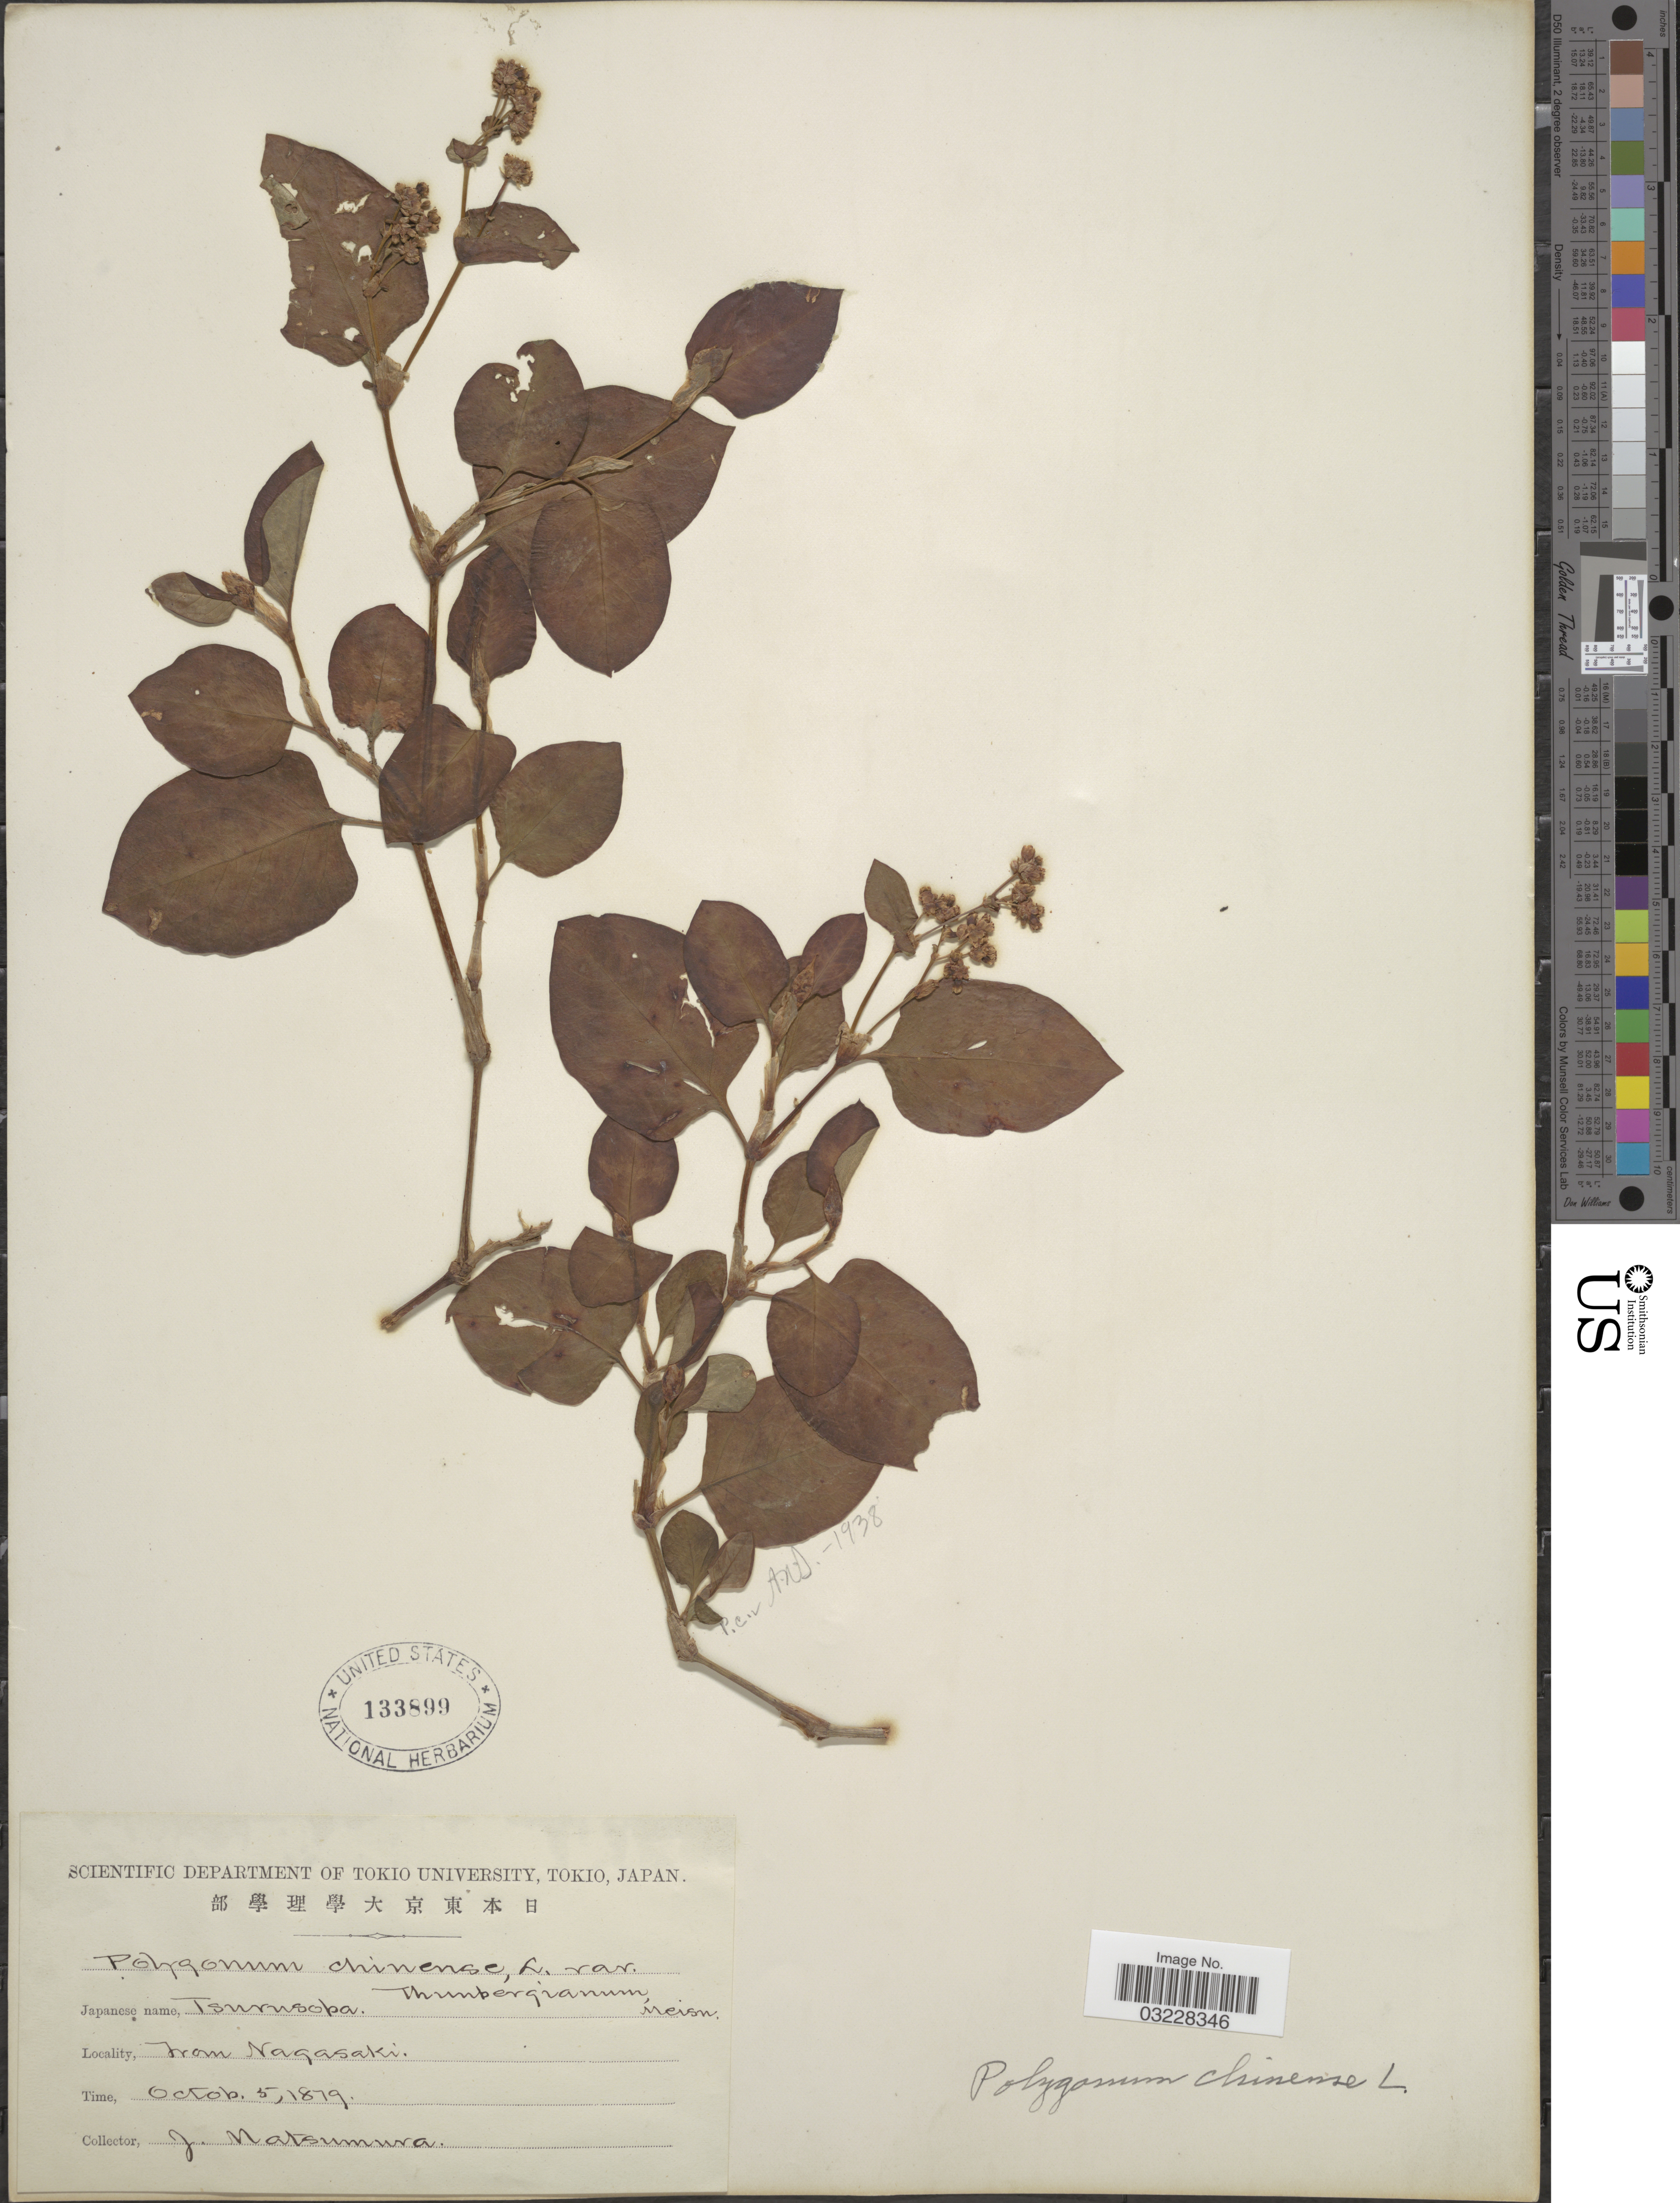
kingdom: Plantae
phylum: Tracheophyta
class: Magnoliopsida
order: Caryophyllales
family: Polygonaceae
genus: Polygonum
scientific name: Polygonum chinense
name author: L.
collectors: J. Matsumura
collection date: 1879-10-05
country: Japan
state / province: Nagasaki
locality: From Nagasaki.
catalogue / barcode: US 133899